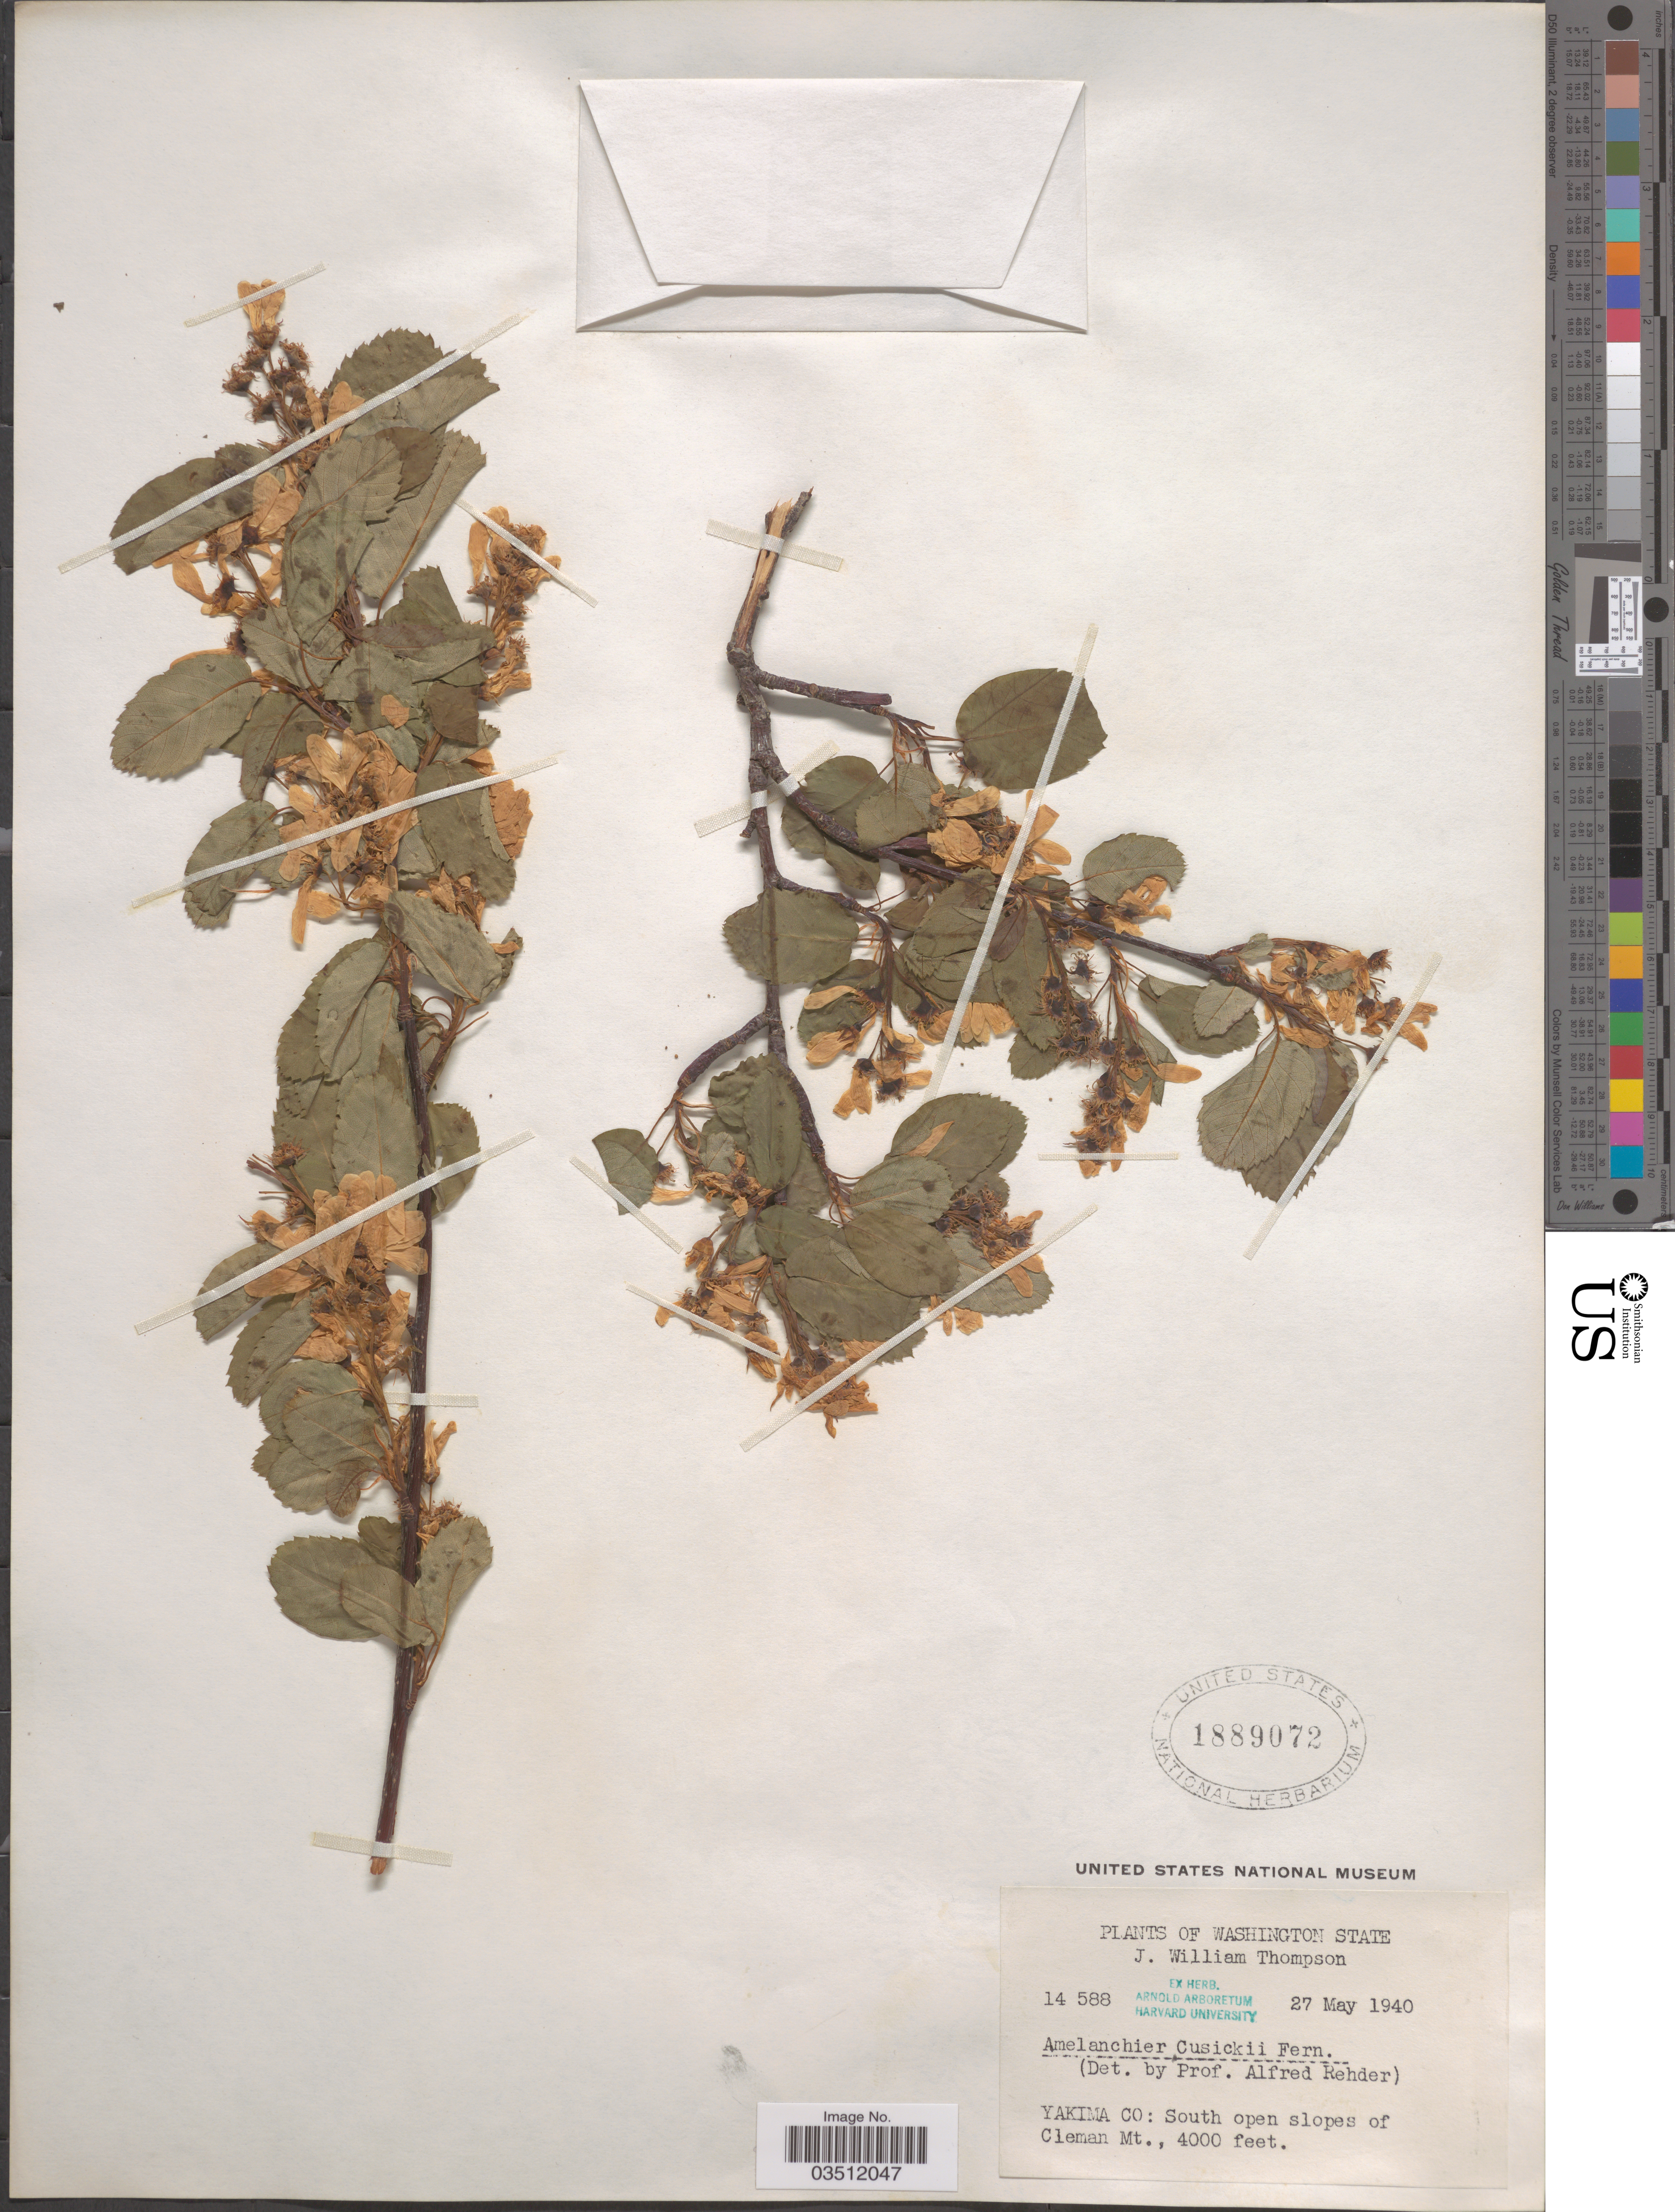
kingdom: Plantae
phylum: Tracheophyta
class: Magnoliopsida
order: Rosales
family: Rosaceae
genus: Amelanchier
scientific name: Amelanchier cusickii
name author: Fernald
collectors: J. W. Thompson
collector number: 14588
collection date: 1940-05-27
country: United States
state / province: Washington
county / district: Yakima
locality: Yakima Co: South open slopes of Cleman Mt.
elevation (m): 1219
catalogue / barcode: US 1889072